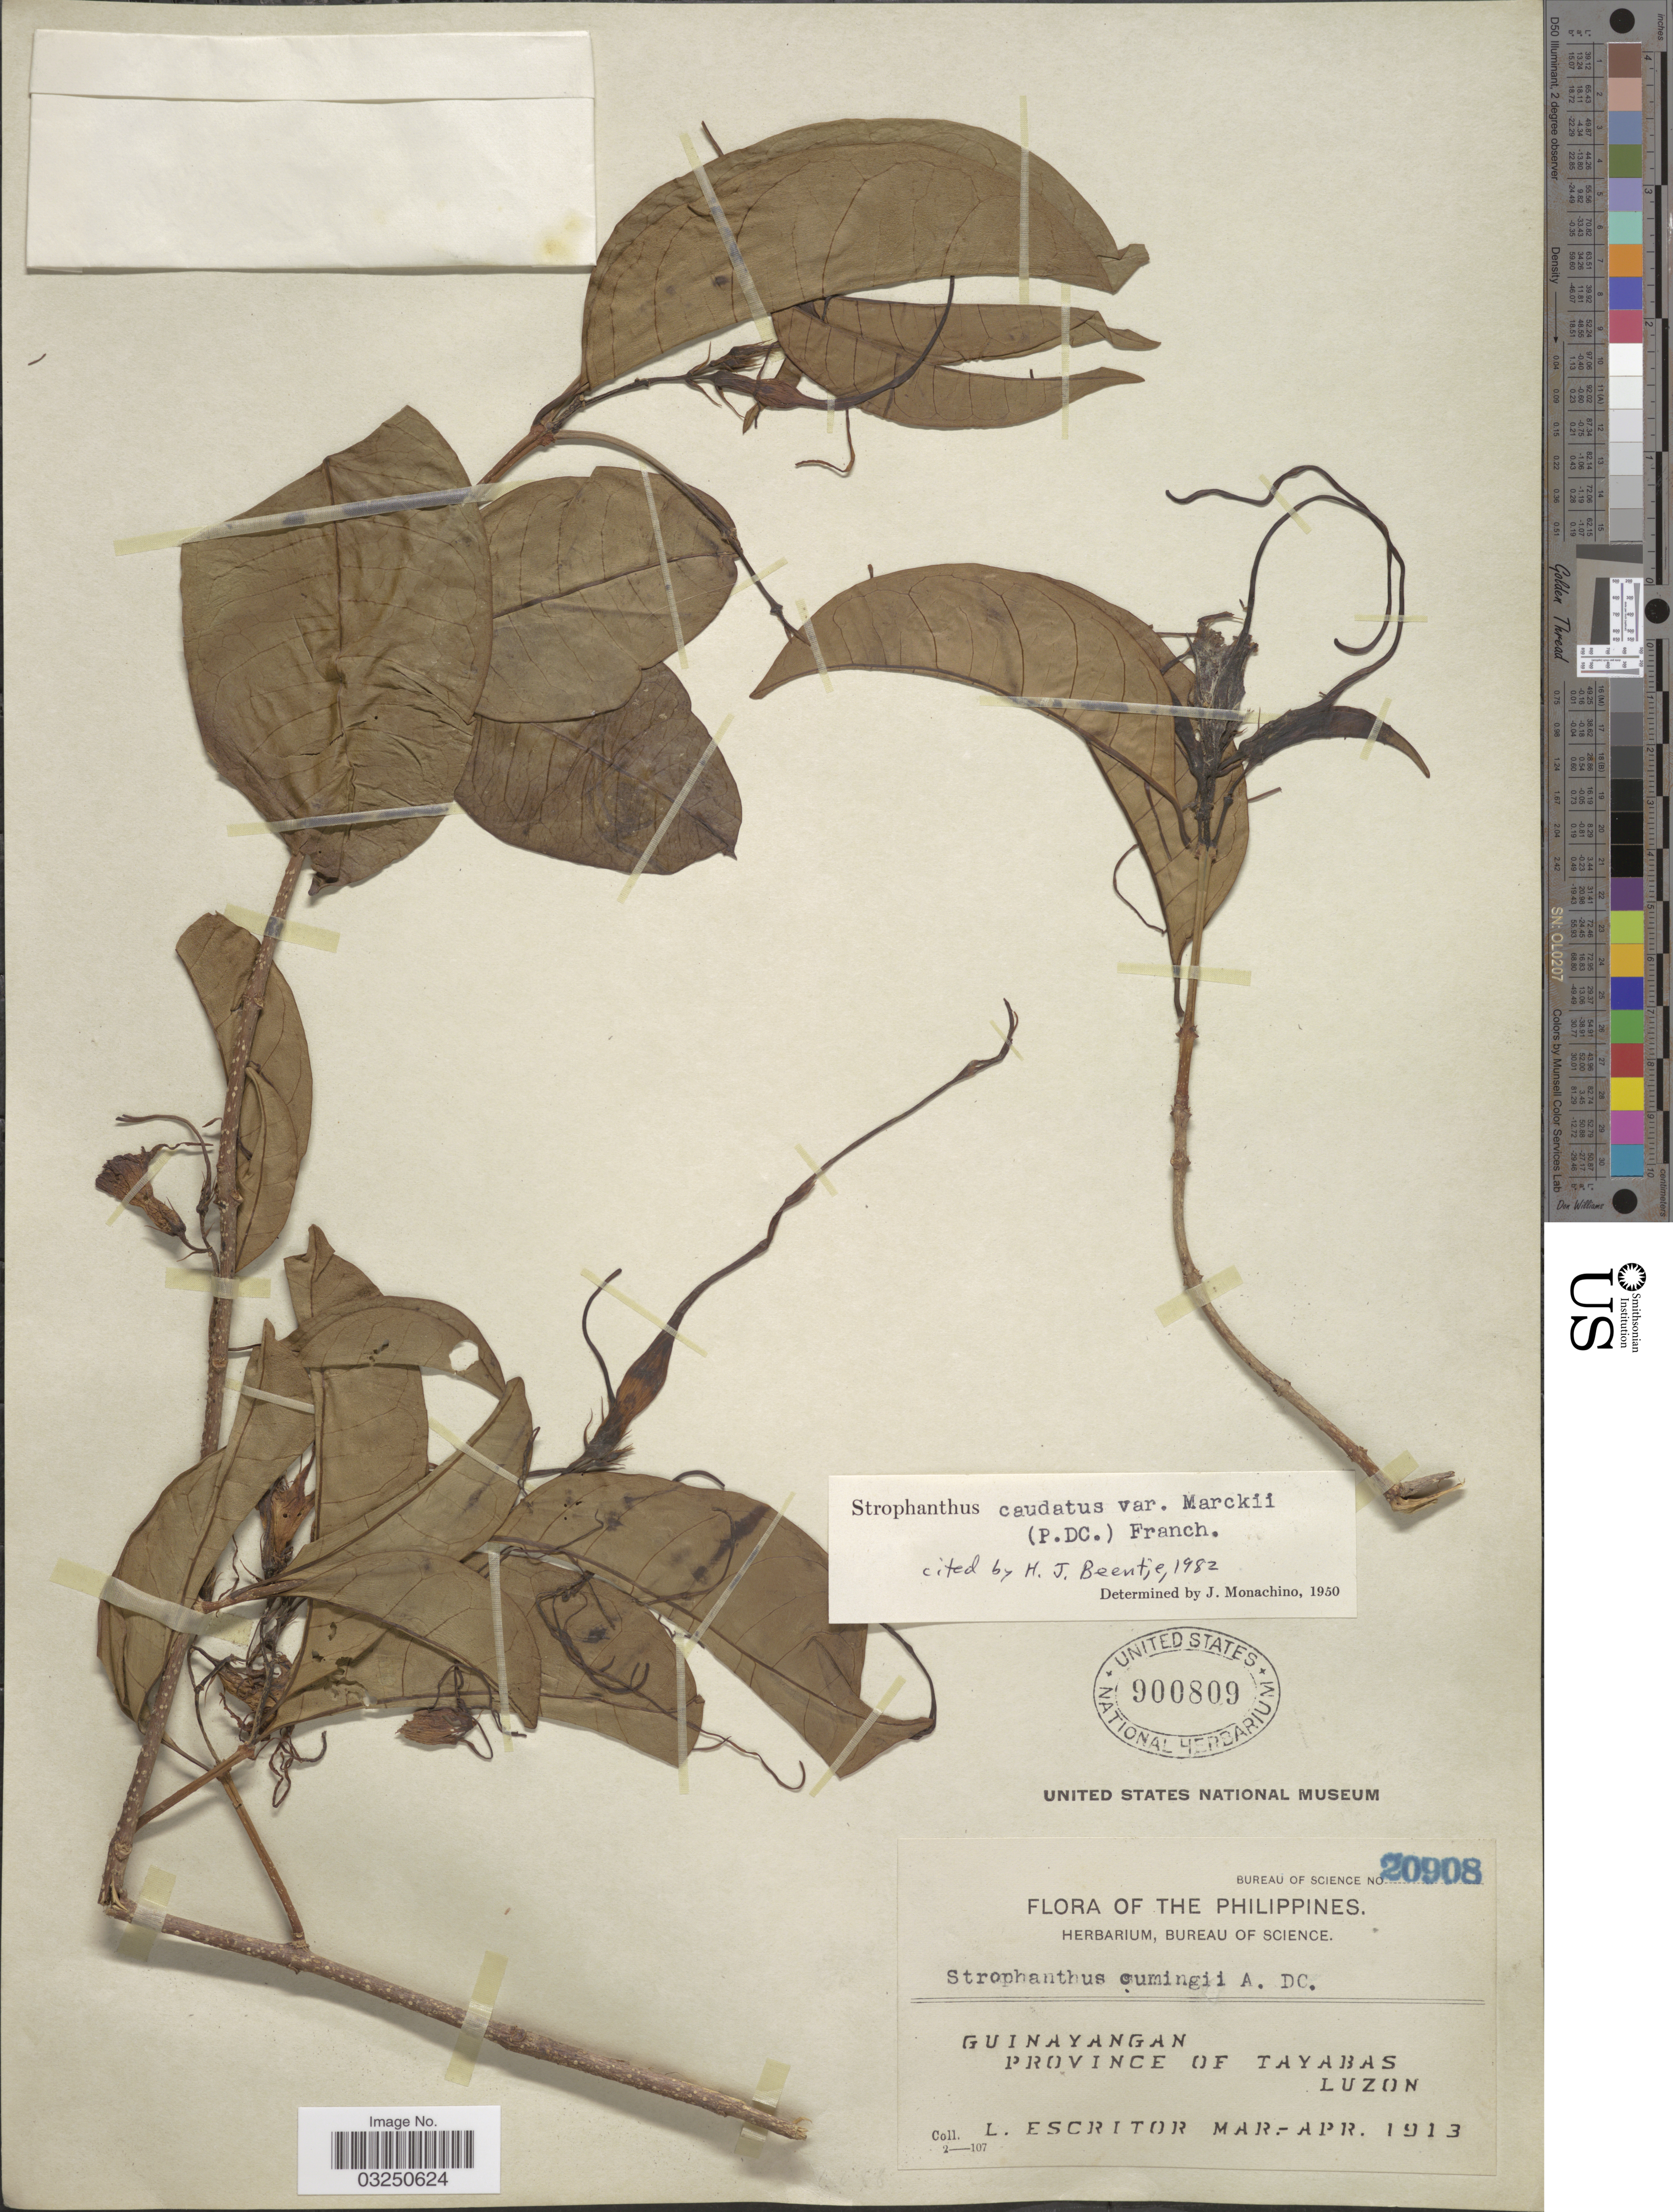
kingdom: Plantae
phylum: Tracheophyta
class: Magnoliopsida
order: Gentianales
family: Apocynaceae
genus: Strophanthus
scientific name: Strophanthus caudatus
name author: (L.) Kurz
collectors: L. Escritor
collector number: Bureau of Science 20908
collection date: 1913-03/1913-04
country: Philippines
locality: Guinayangan, Province of Tayabas, Luzon.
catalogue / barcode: US 900809